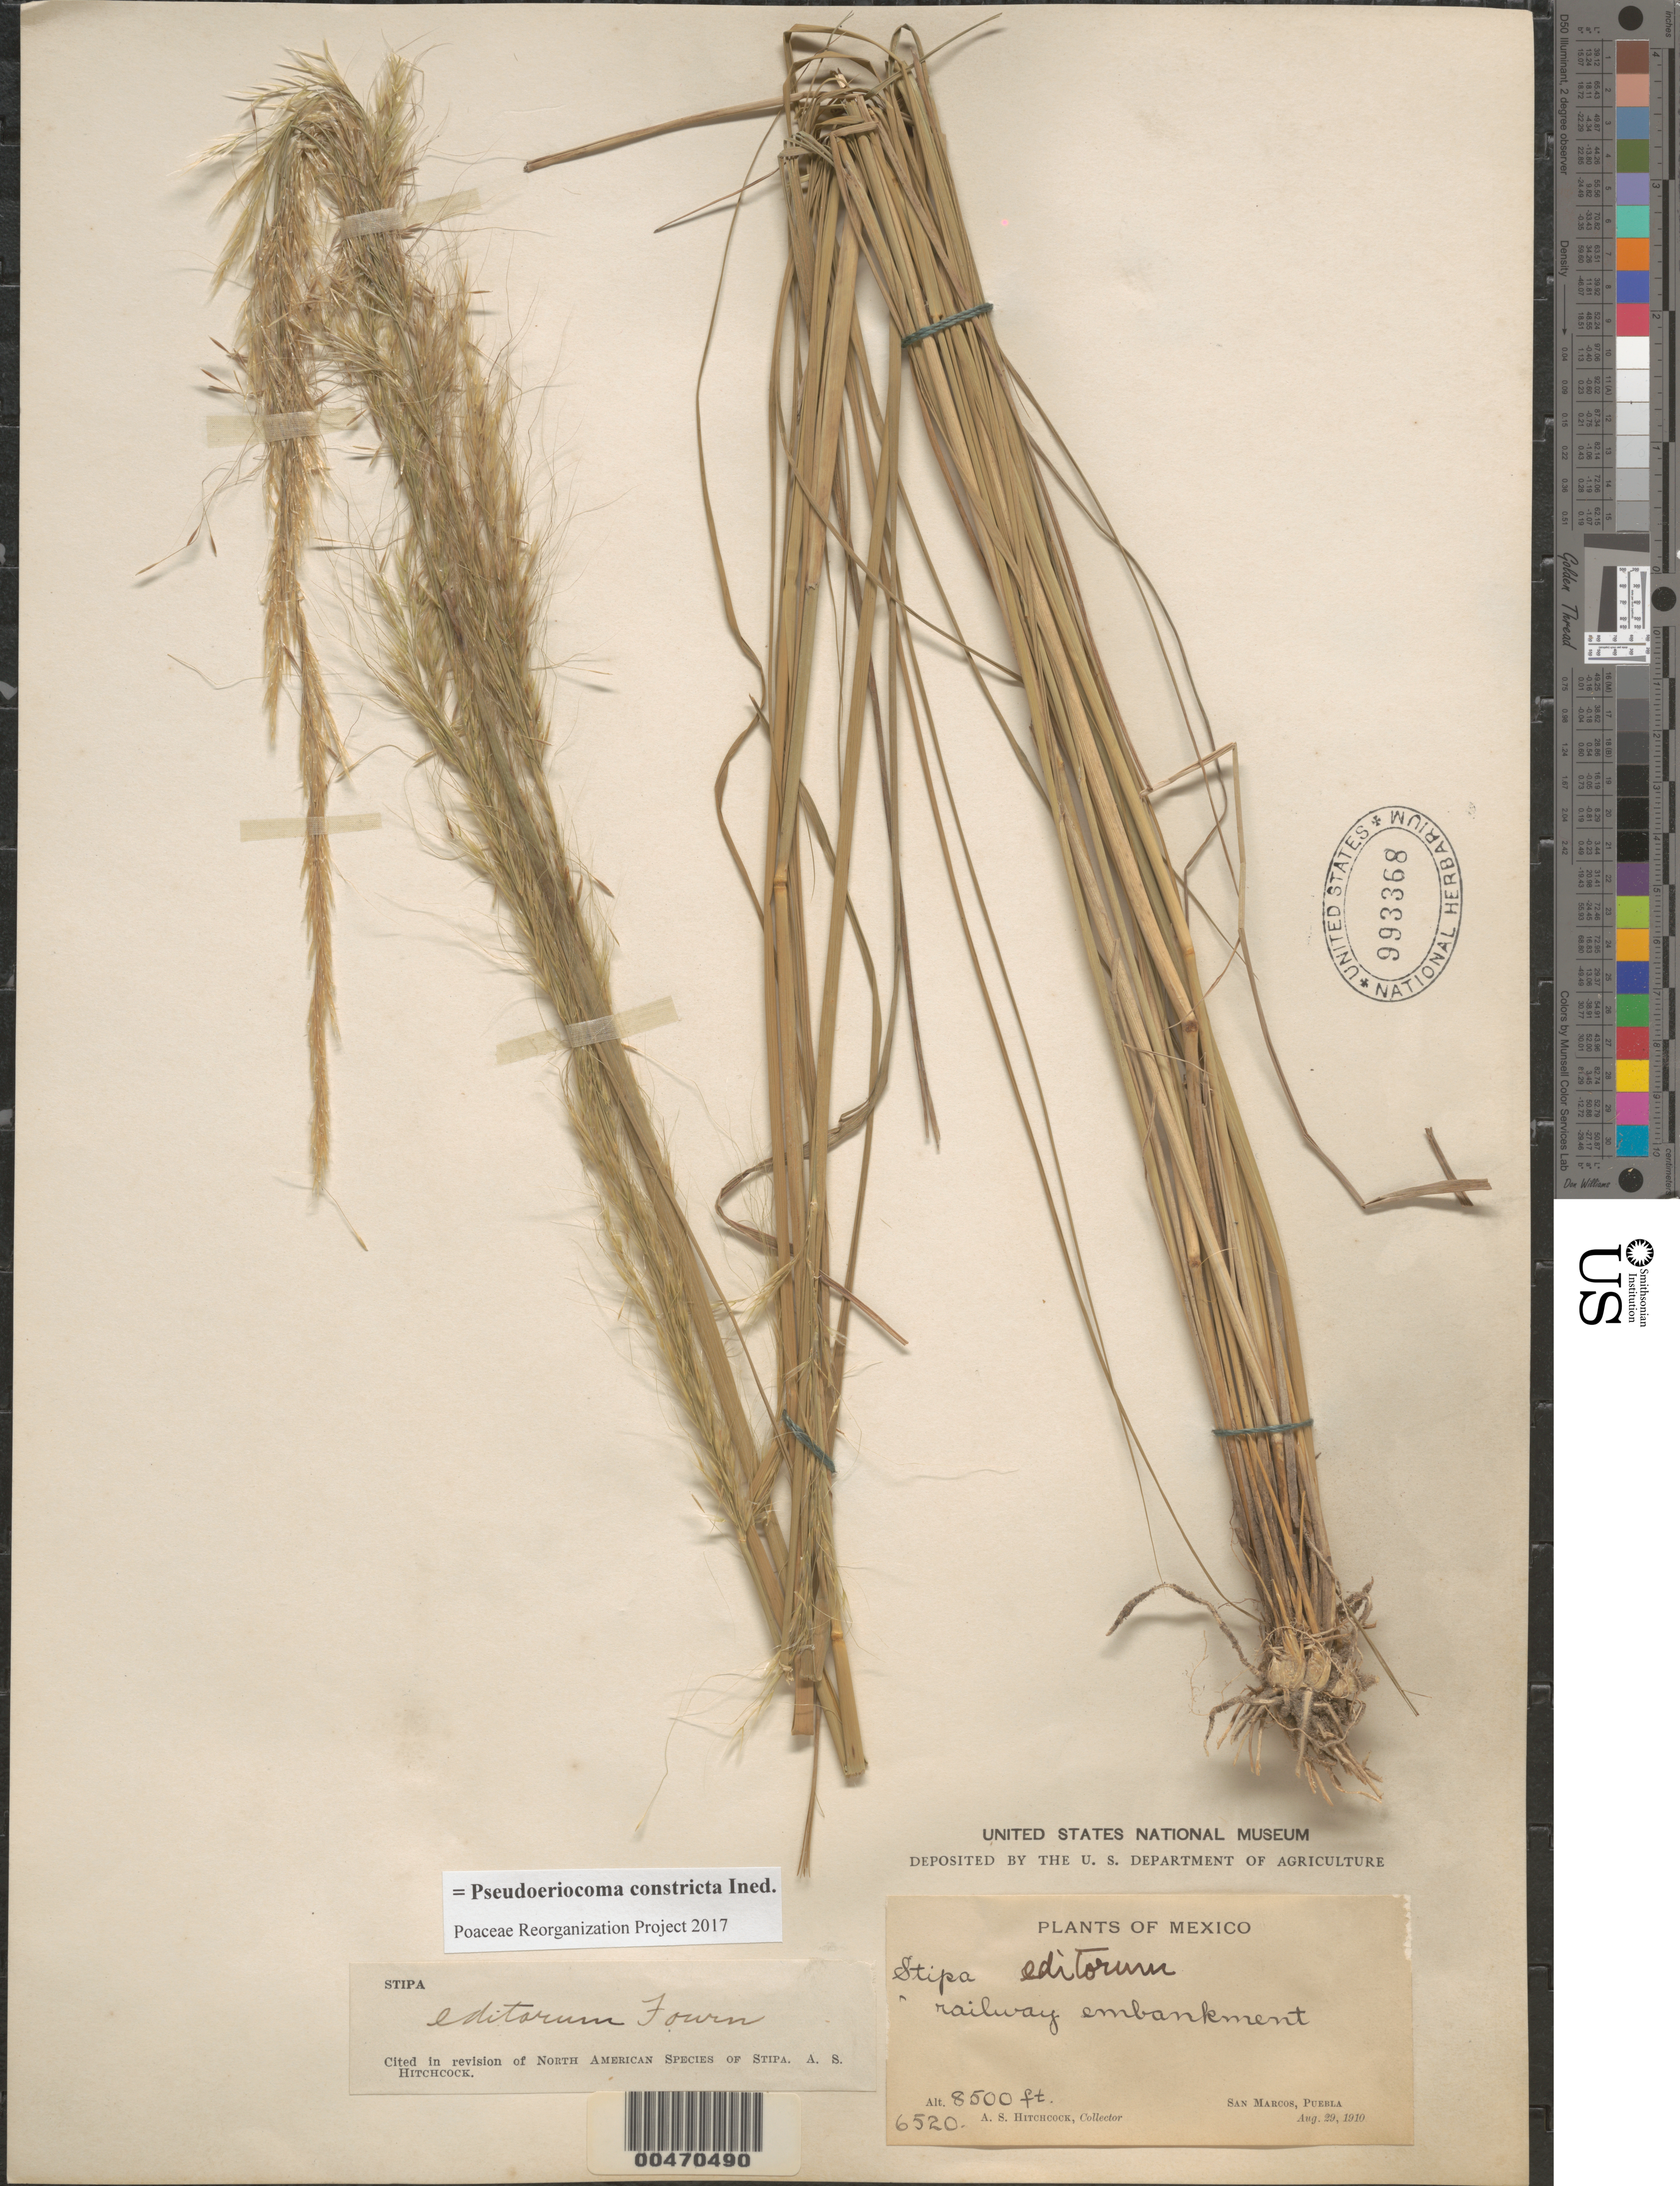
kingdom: Plantae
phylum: Tracheophyta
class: Liliopsida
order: Poales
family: Poaceae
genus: Pseudoeriocoma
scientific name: Pseudoeriocoma constricta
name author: (Kunth) Romasch.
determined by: Poaceae Reorganization Project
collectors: A. S. Hitchcock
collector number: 6520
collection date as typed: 29 Aug 1910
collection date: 1910-08-29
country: Mexico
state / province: Puebla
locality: San Marcos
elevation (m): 2591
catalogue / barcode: US 993368